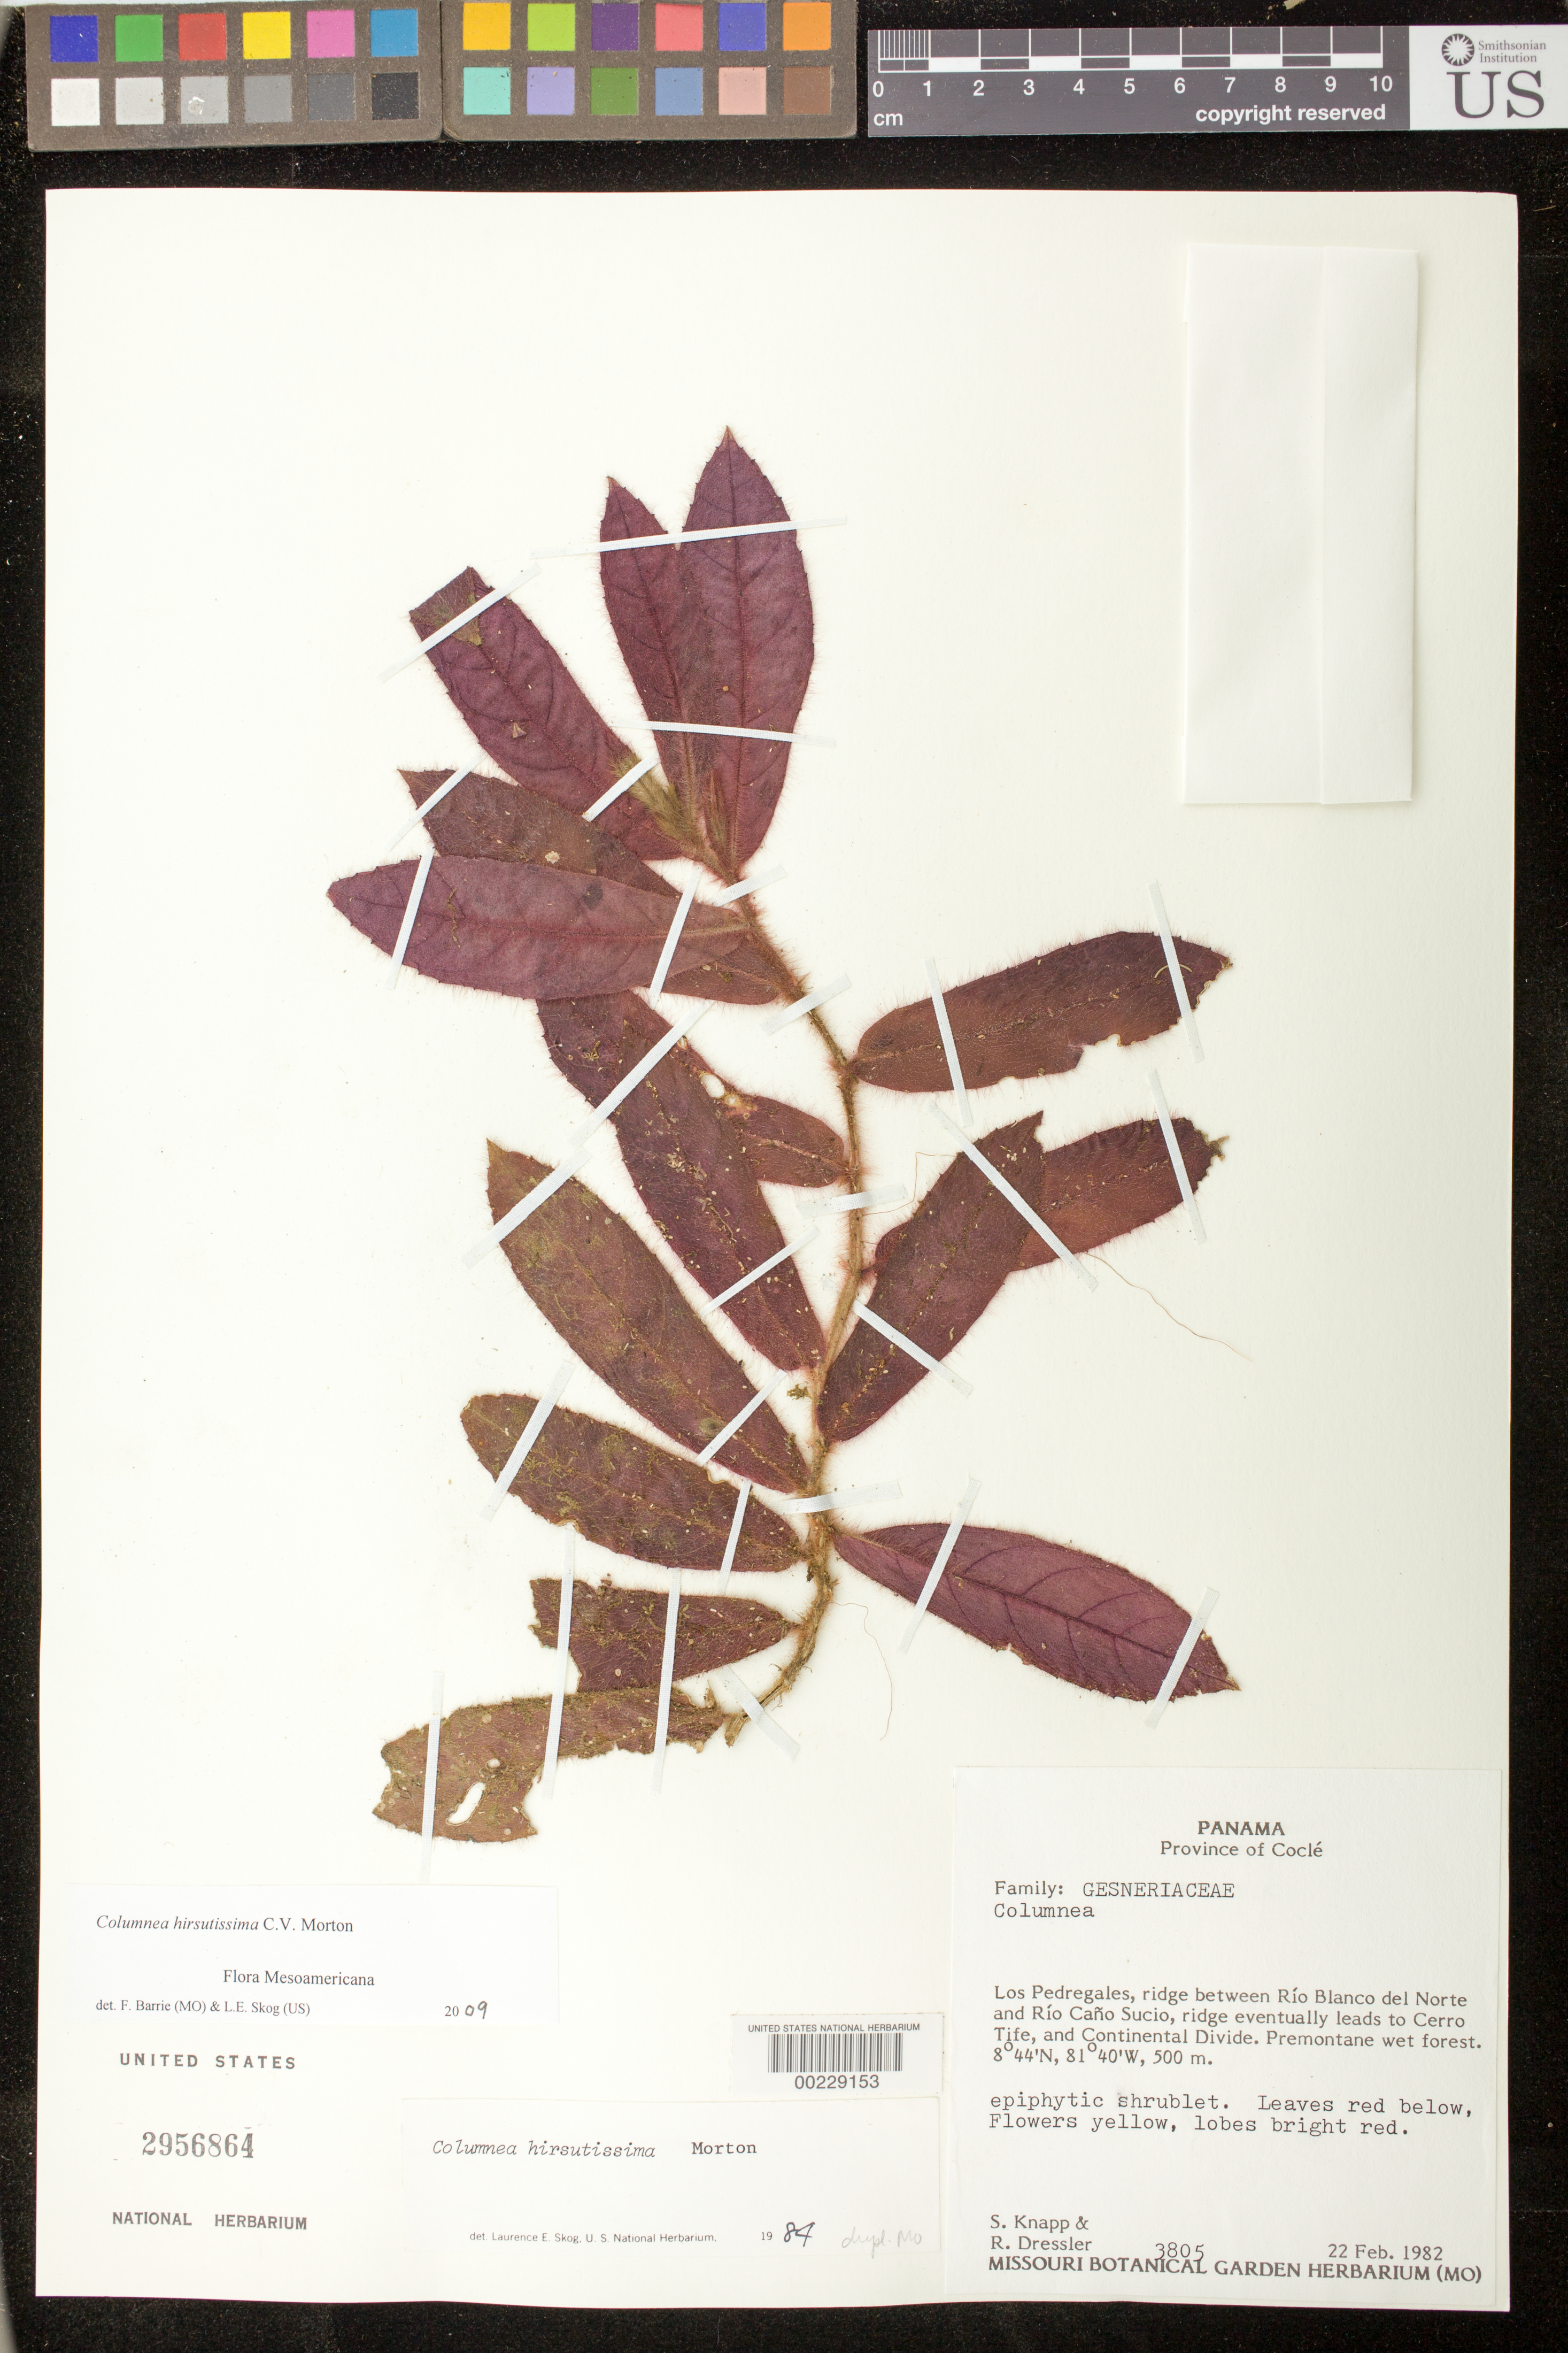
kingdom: Plantae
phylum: Tracheophyta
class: Magnoliopsida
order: Lamiales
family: Gesneriaceae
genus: Columnea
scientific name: Columnea hirsutissima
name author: C.V. Morton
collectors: S. Knapp & R. Dressler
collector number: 3805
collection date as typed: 22 Feb 1982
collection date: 1982-02-22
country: Panama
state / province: Coclé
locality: Los Pedregales, ridge between Rio Blanco del Norte & Rio Cano Sucio, ridge eventually leads to Cerro Tife, & continental divide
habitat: Premontane wet forest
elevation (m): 500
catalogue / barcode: US 2956864